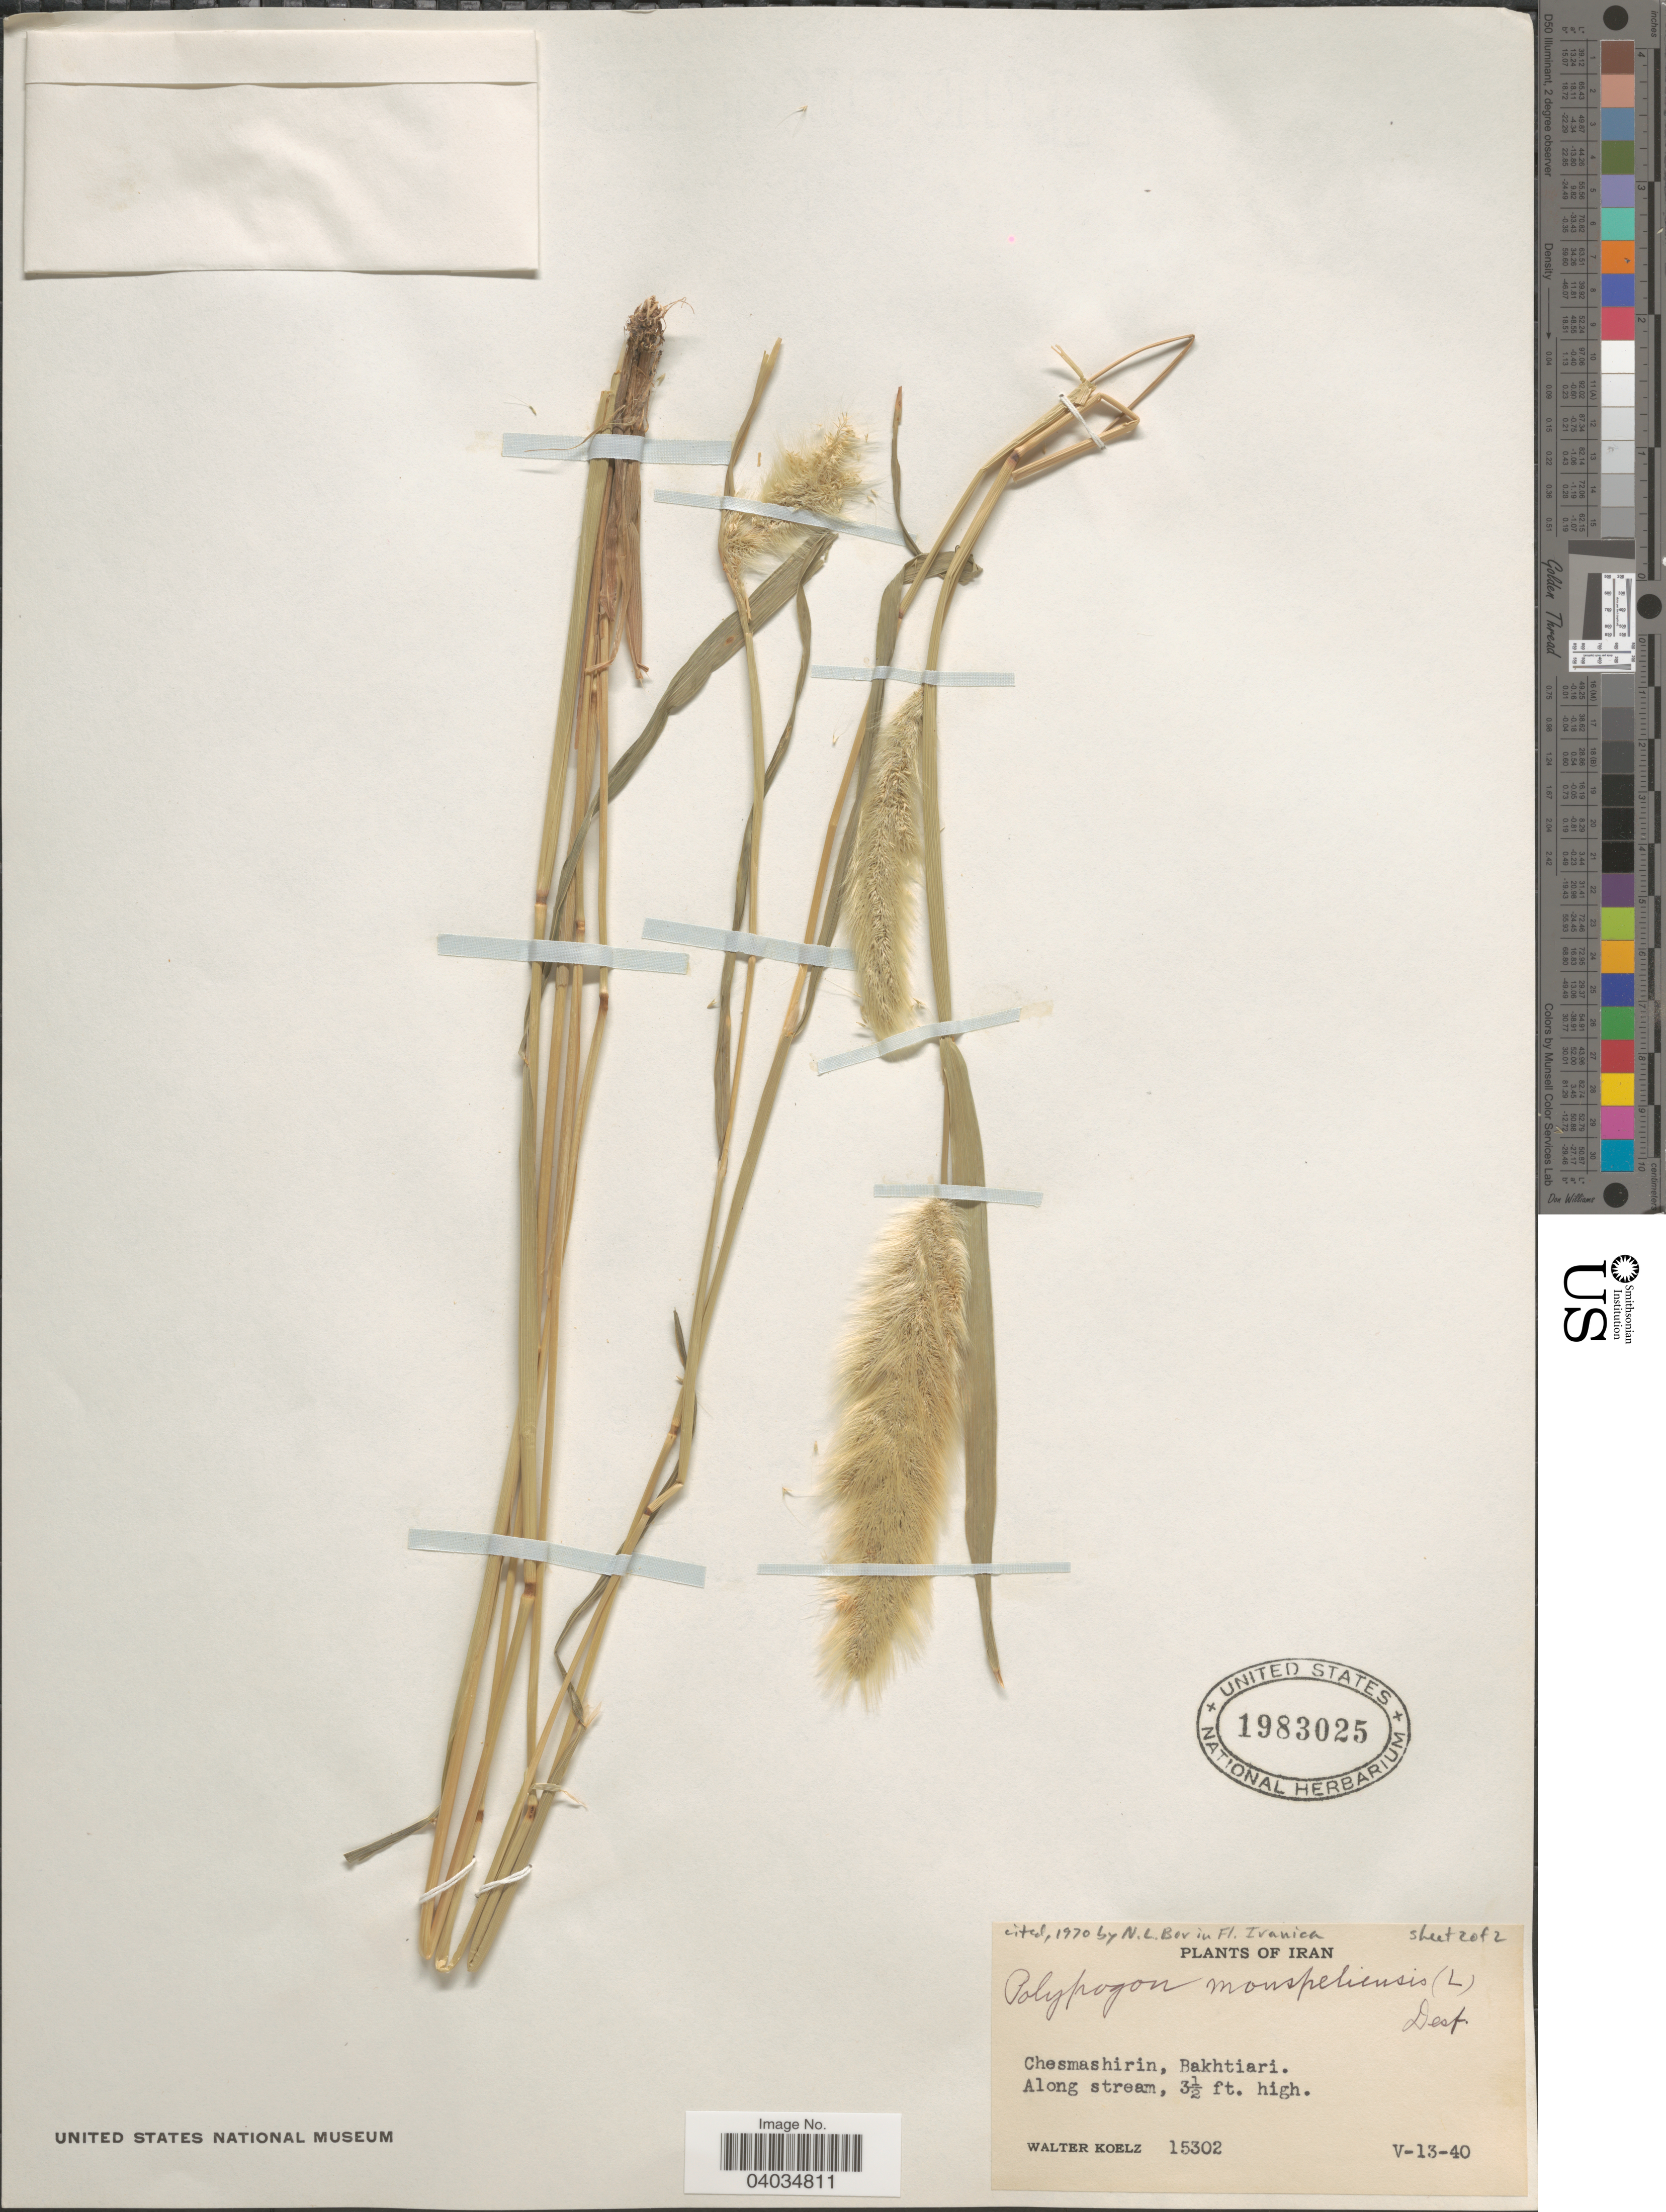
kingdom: Plantae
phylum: Tracheophyta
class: Liliopsida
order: Poales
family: Poaceae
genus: Polypogon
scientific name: Polypogon monspeliensis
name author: (L.) Desf.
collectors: W. N. Koelz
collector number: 15302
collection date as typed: Transcribed d/m/y: 13/5/40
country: Iran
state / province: Chahar Mahaal and Bakhtiari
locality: Chesmashirin, Bakhtiari.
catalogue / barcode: US 1983025